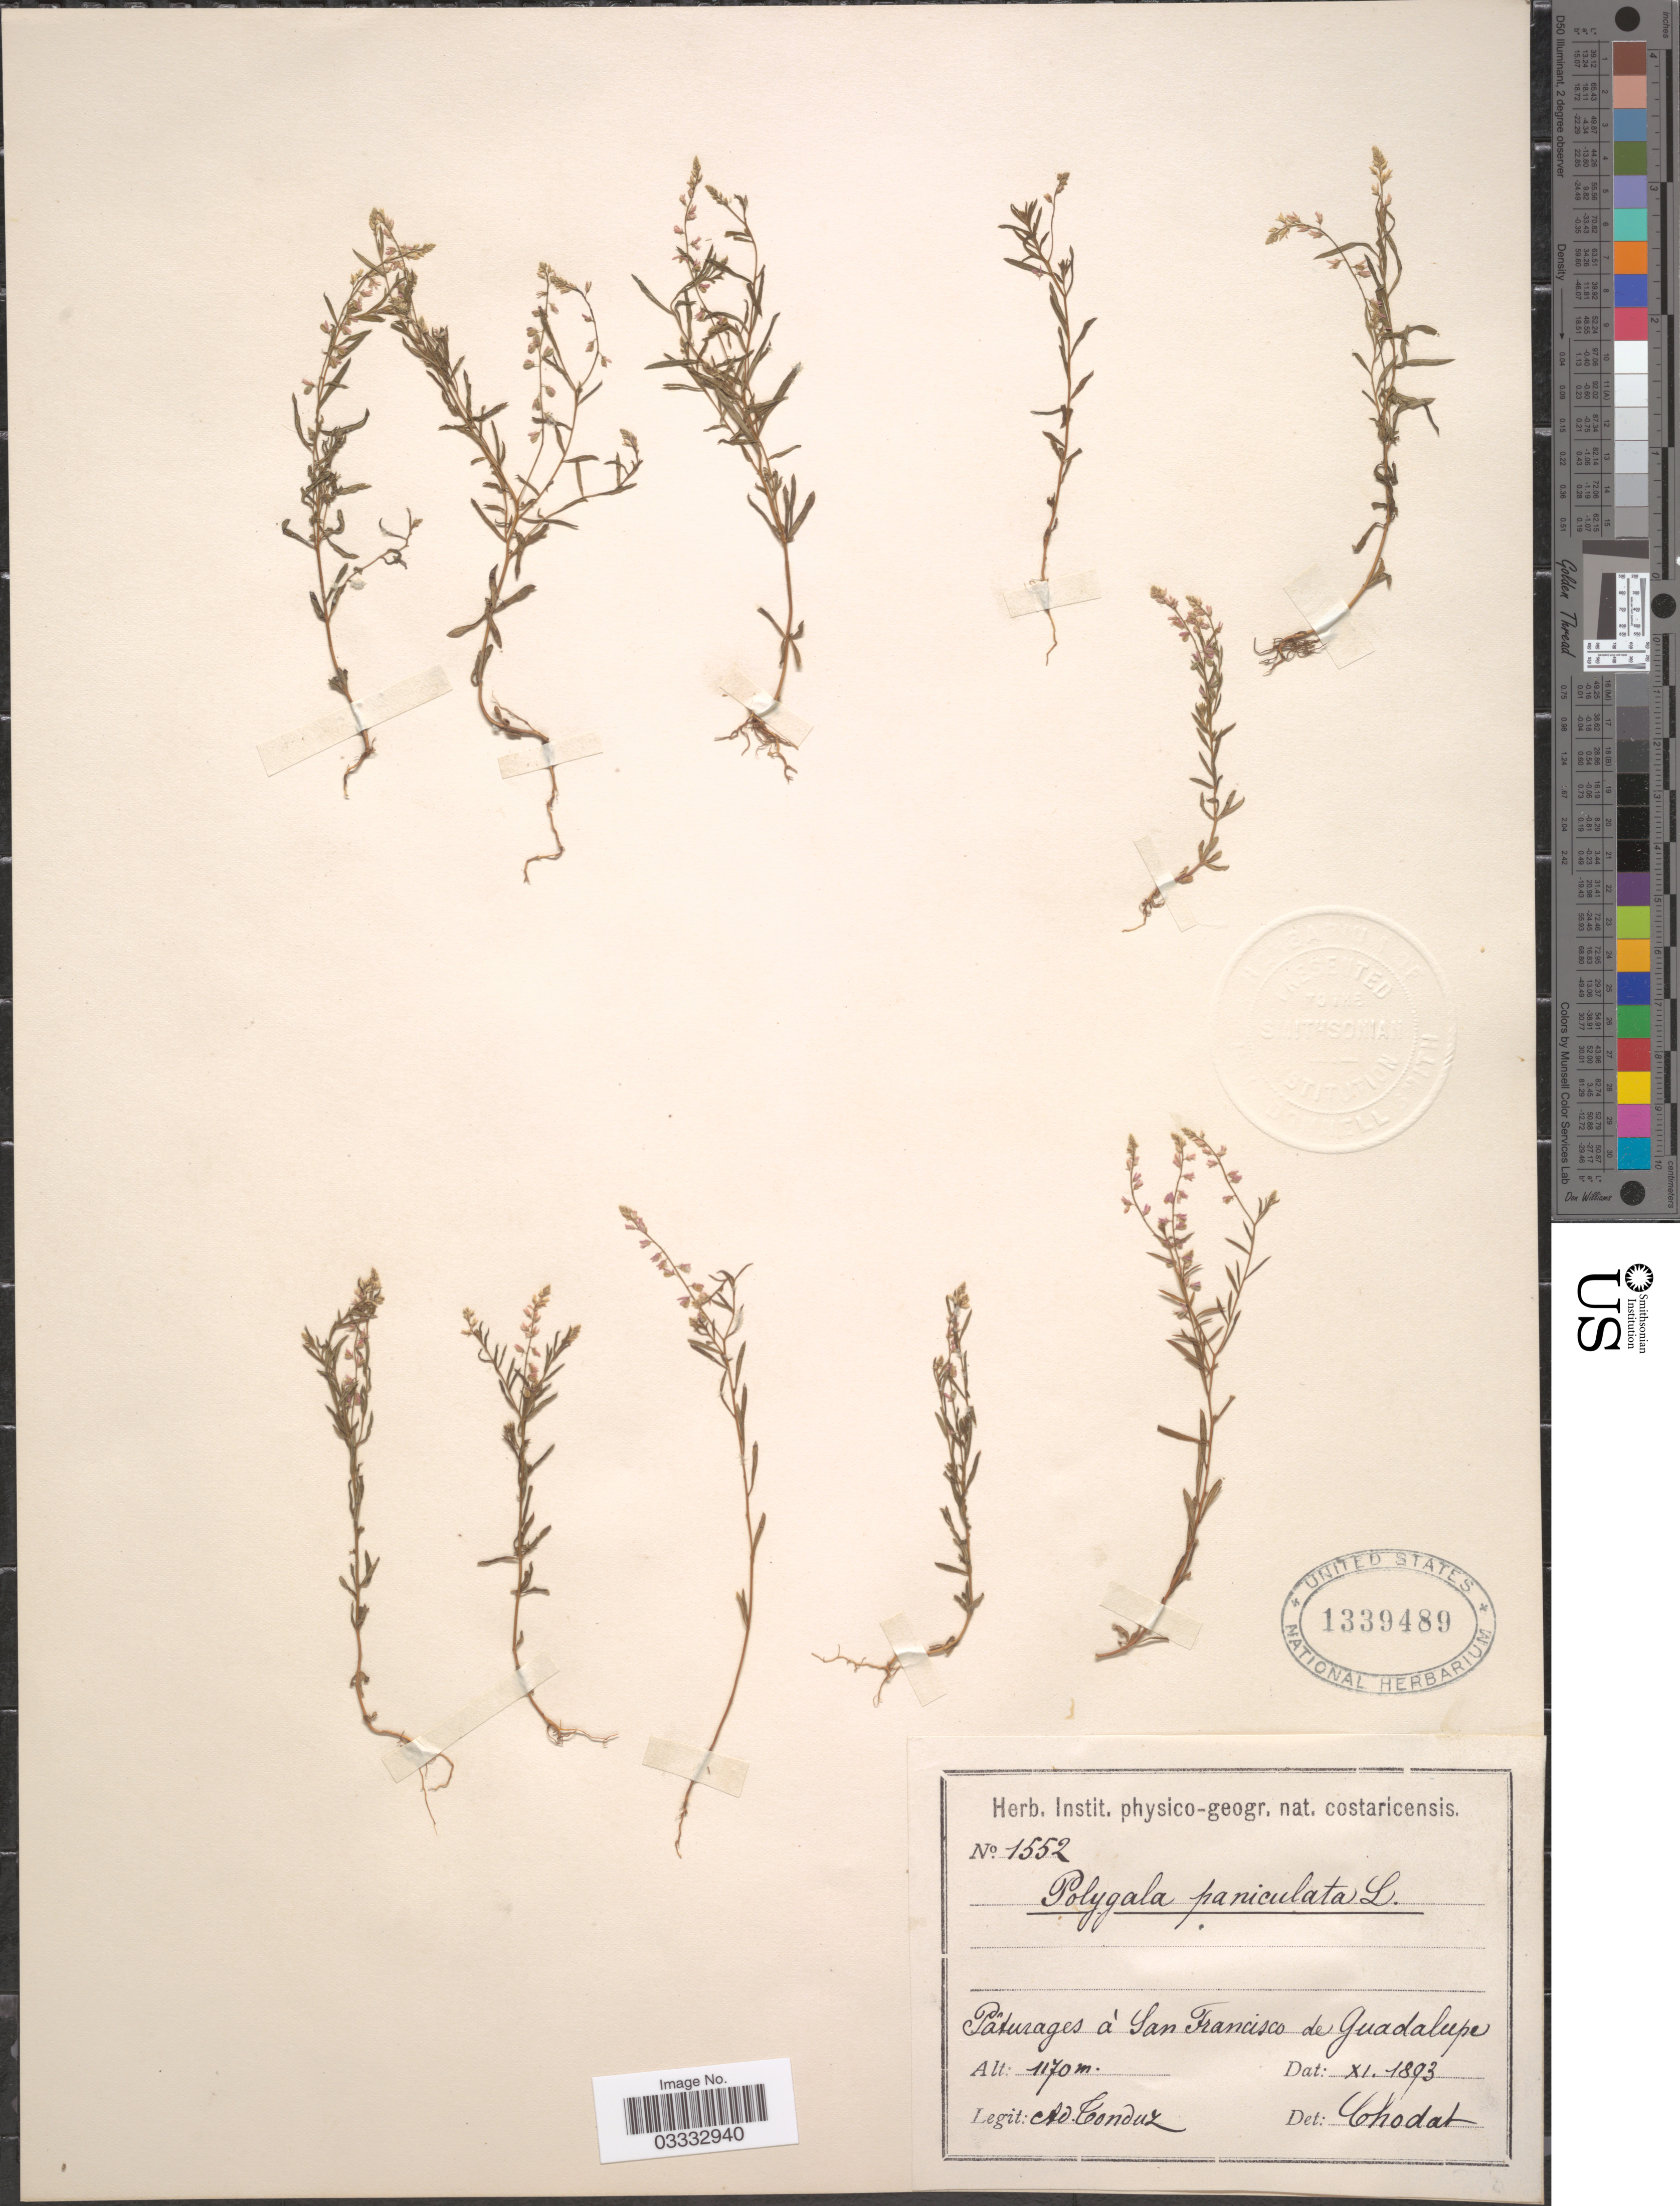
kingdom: Plantae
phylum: Tracheophyta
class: Magnoliopsida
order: Fabales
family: Polygalaceae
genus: Polygala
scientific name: Polygala paniculata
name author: L.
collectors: A. Tonduz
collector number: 1552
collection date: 1893-11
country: Costa Rica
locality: Pâturages à San Francisco de Guadalupe.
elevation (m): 1170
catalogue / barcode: US 1339489